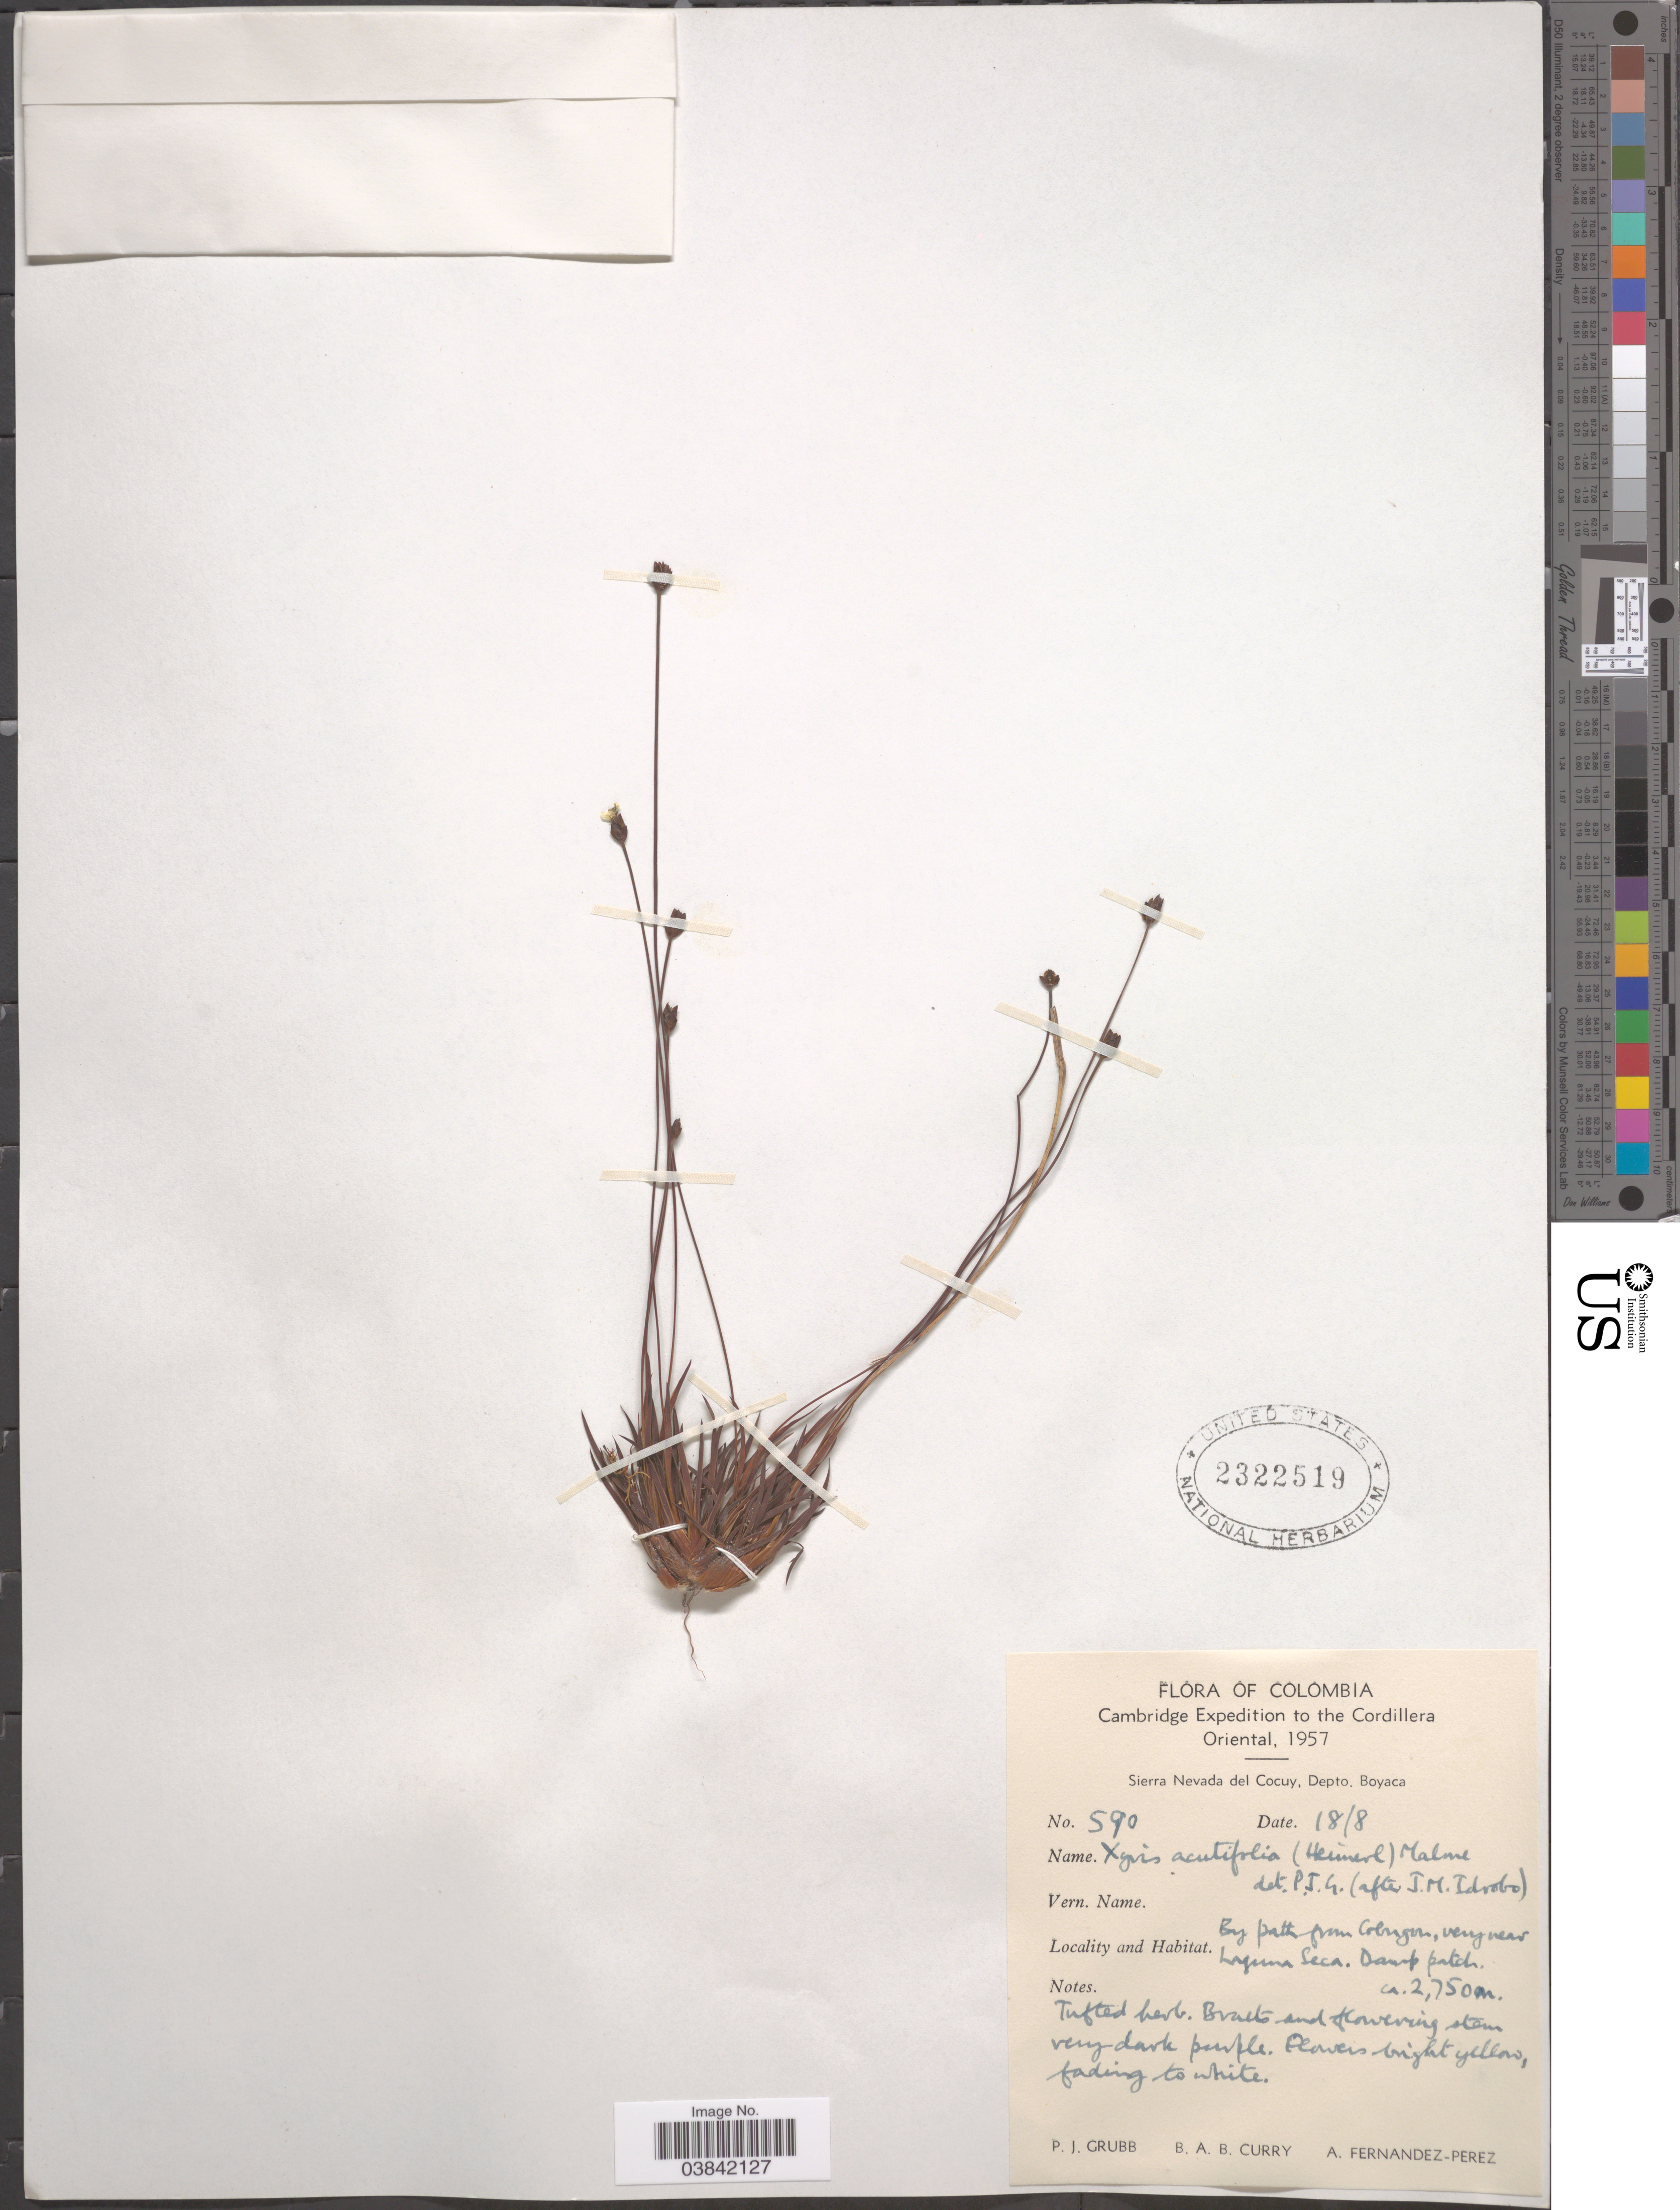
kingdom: Plantae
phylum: Tracheophyta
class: Liliopsida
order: Poales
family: Xyridaceae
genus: Xyris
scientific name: Xyris acutifolia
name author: (Heimerl) Malme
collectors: P. J. Grubb, B. A. B. Curry & A. Fernández-Pérez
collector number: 590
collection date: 1957-08-18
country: Colombia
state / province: Boyacá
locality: The Cordillera Oriental. Sierra Nevada del Cocuy, Depto. Boyaca. Near Laguna Seca.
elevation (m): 2750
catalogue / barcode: US 2322519